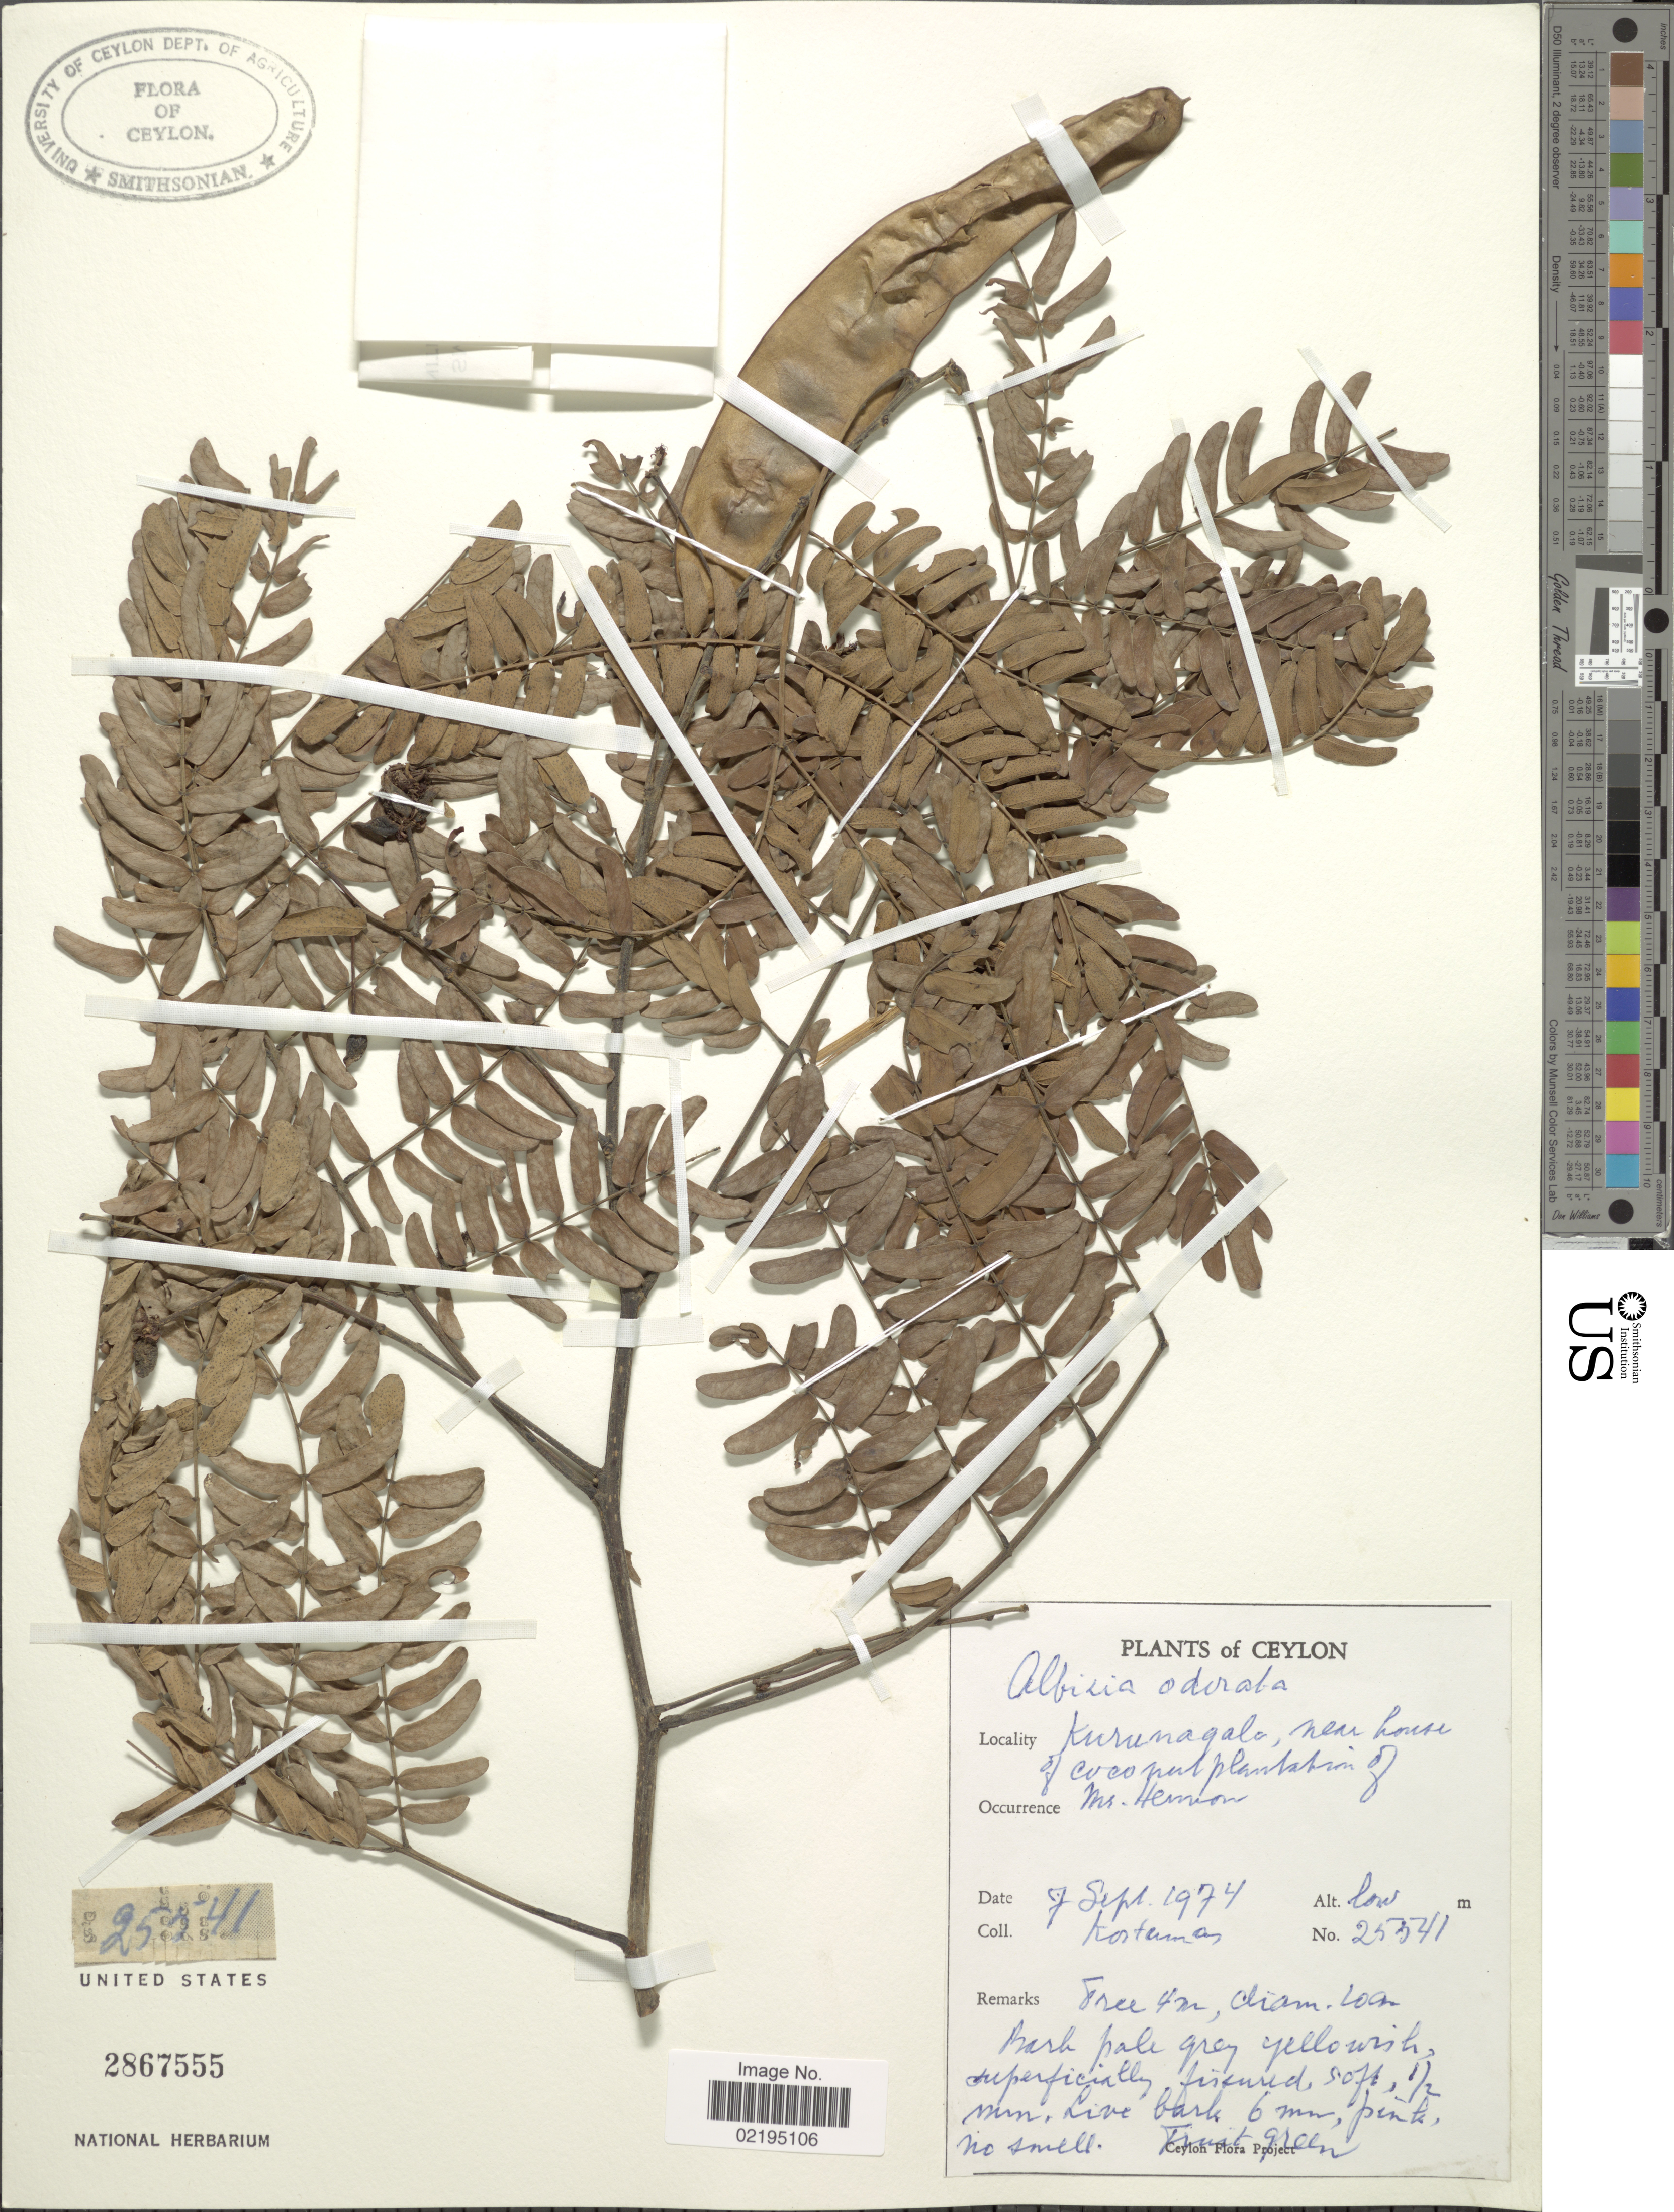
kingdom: Plantae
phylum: Tracheophyta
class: Magnoliopsida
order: Fabales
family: Fabaceae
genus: Albizia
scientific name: Albizia sp.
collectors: A. J. G. Kostermans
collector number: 25541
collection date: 1974-09-07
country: Sri Lanka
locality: Ceylon, Kurunagalo, near house of cocnut plantation of Mr. Herman. [interpreted]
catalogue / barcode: US 2867555